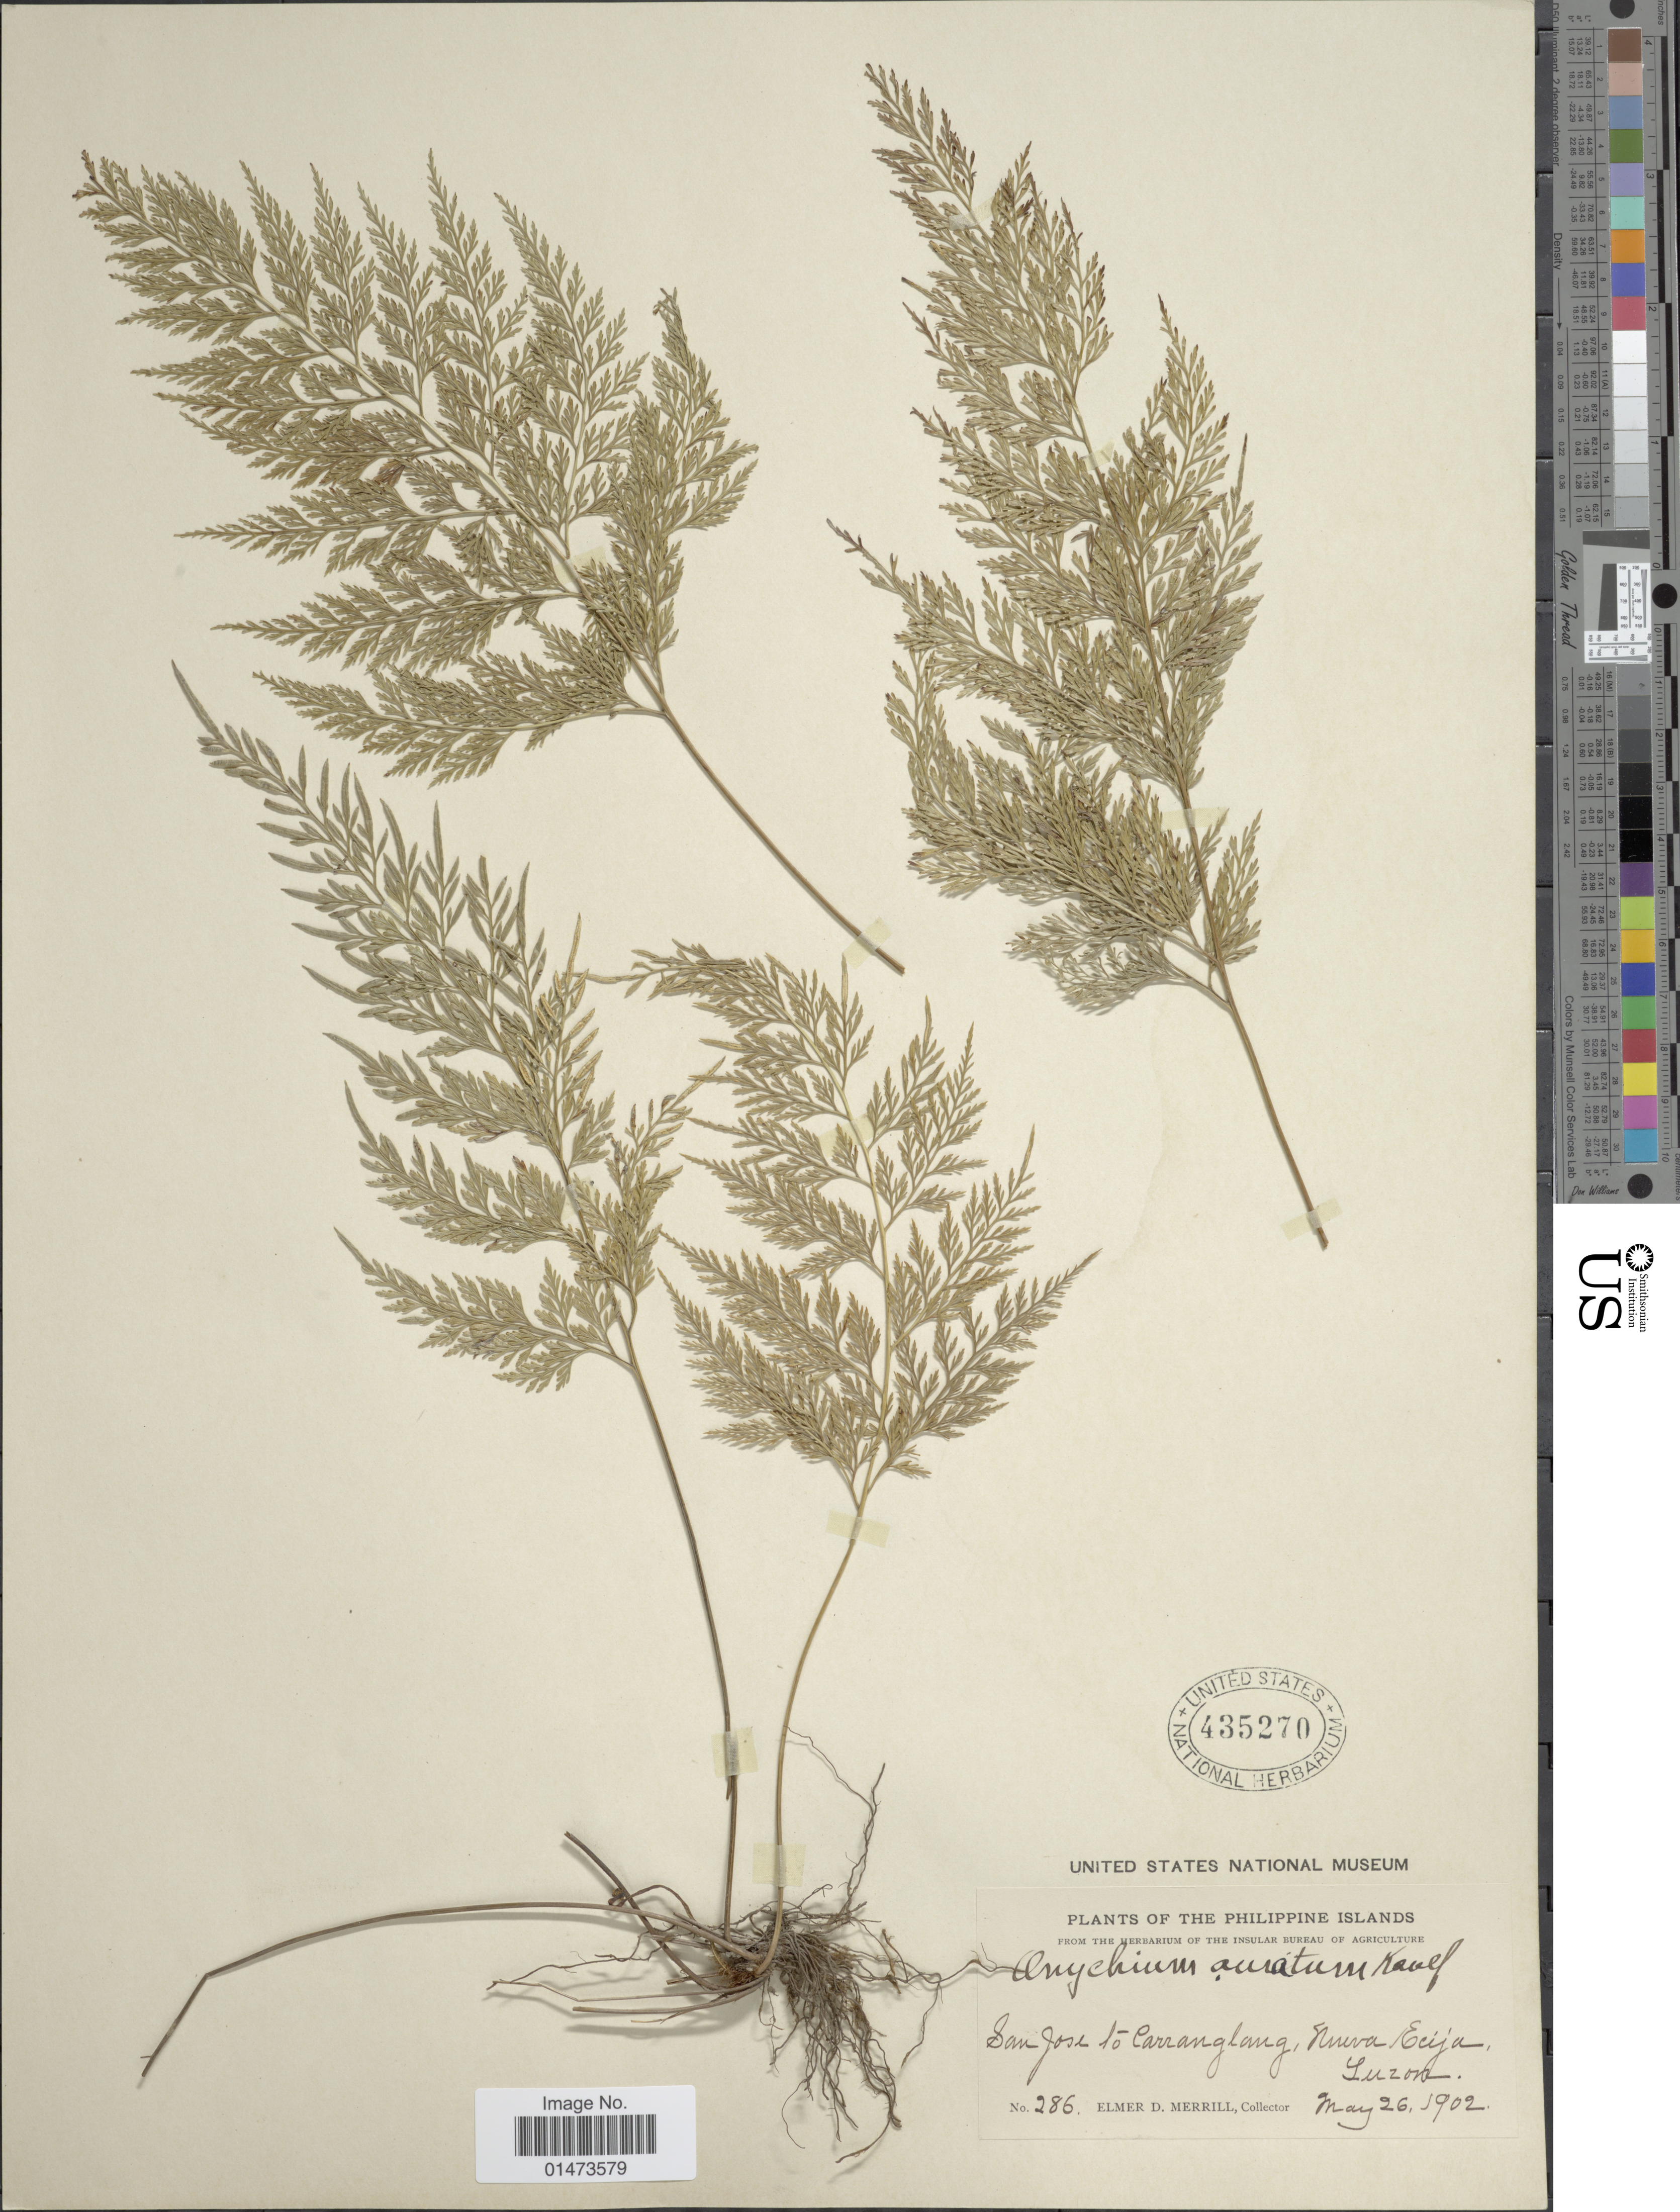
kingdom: Plantae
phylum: Tracheophyta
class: Polypodiopsida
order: Polypodiales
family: Pteridaceae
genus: Onychium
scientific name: Onychium siliculosum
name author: (Desv.) C. Chr.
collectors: E. D. Merrill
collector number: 286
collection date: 1902-05-26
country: Philippines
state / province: Central Luzon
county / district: Nueva Ecija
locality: San Jose to Carranglang [Carranglan], Nueva Ecija, Luzon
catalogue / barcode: US 435270